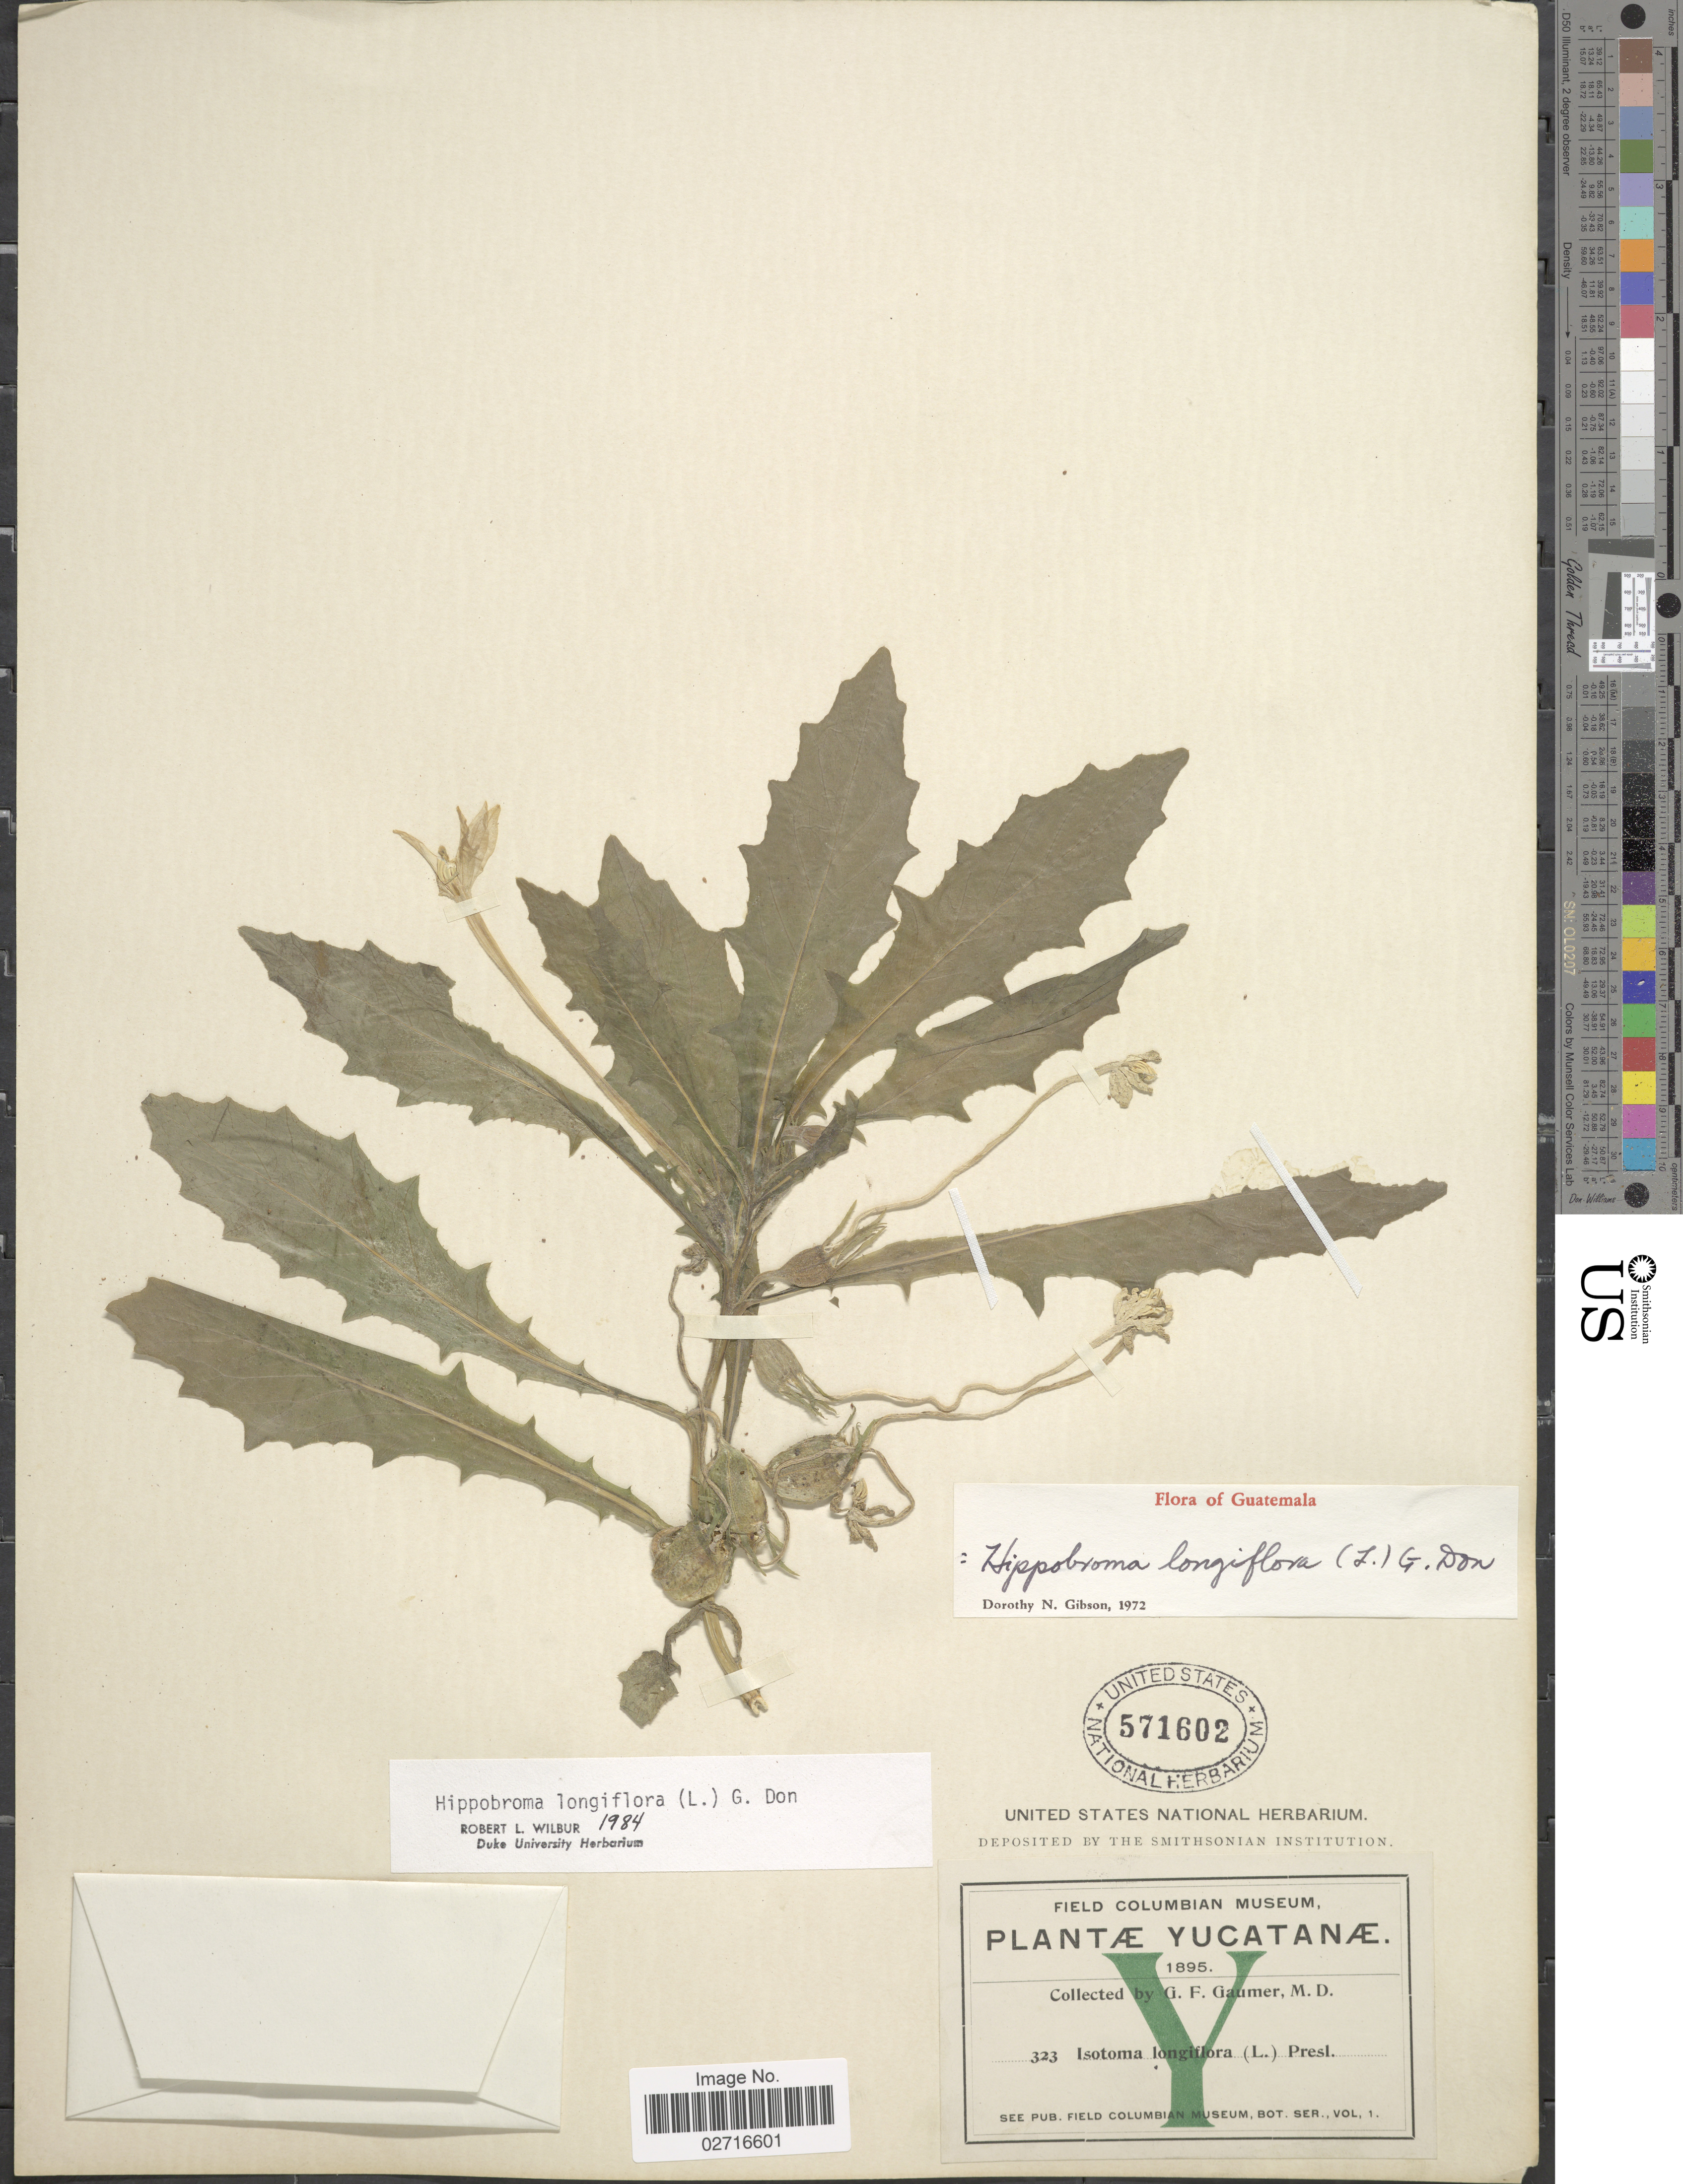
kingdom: Plantae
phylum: Tracheophyta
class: Magnoliopsida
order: Asterales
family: Campanulaceae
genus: Hippobroma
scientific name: Hippobroma longiflora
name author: (L.) G. Don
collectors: G. F. Gaumer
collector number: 323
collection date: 1895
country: Mexico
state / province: Yucatán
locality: Yucatanae.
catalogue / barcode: US 571602